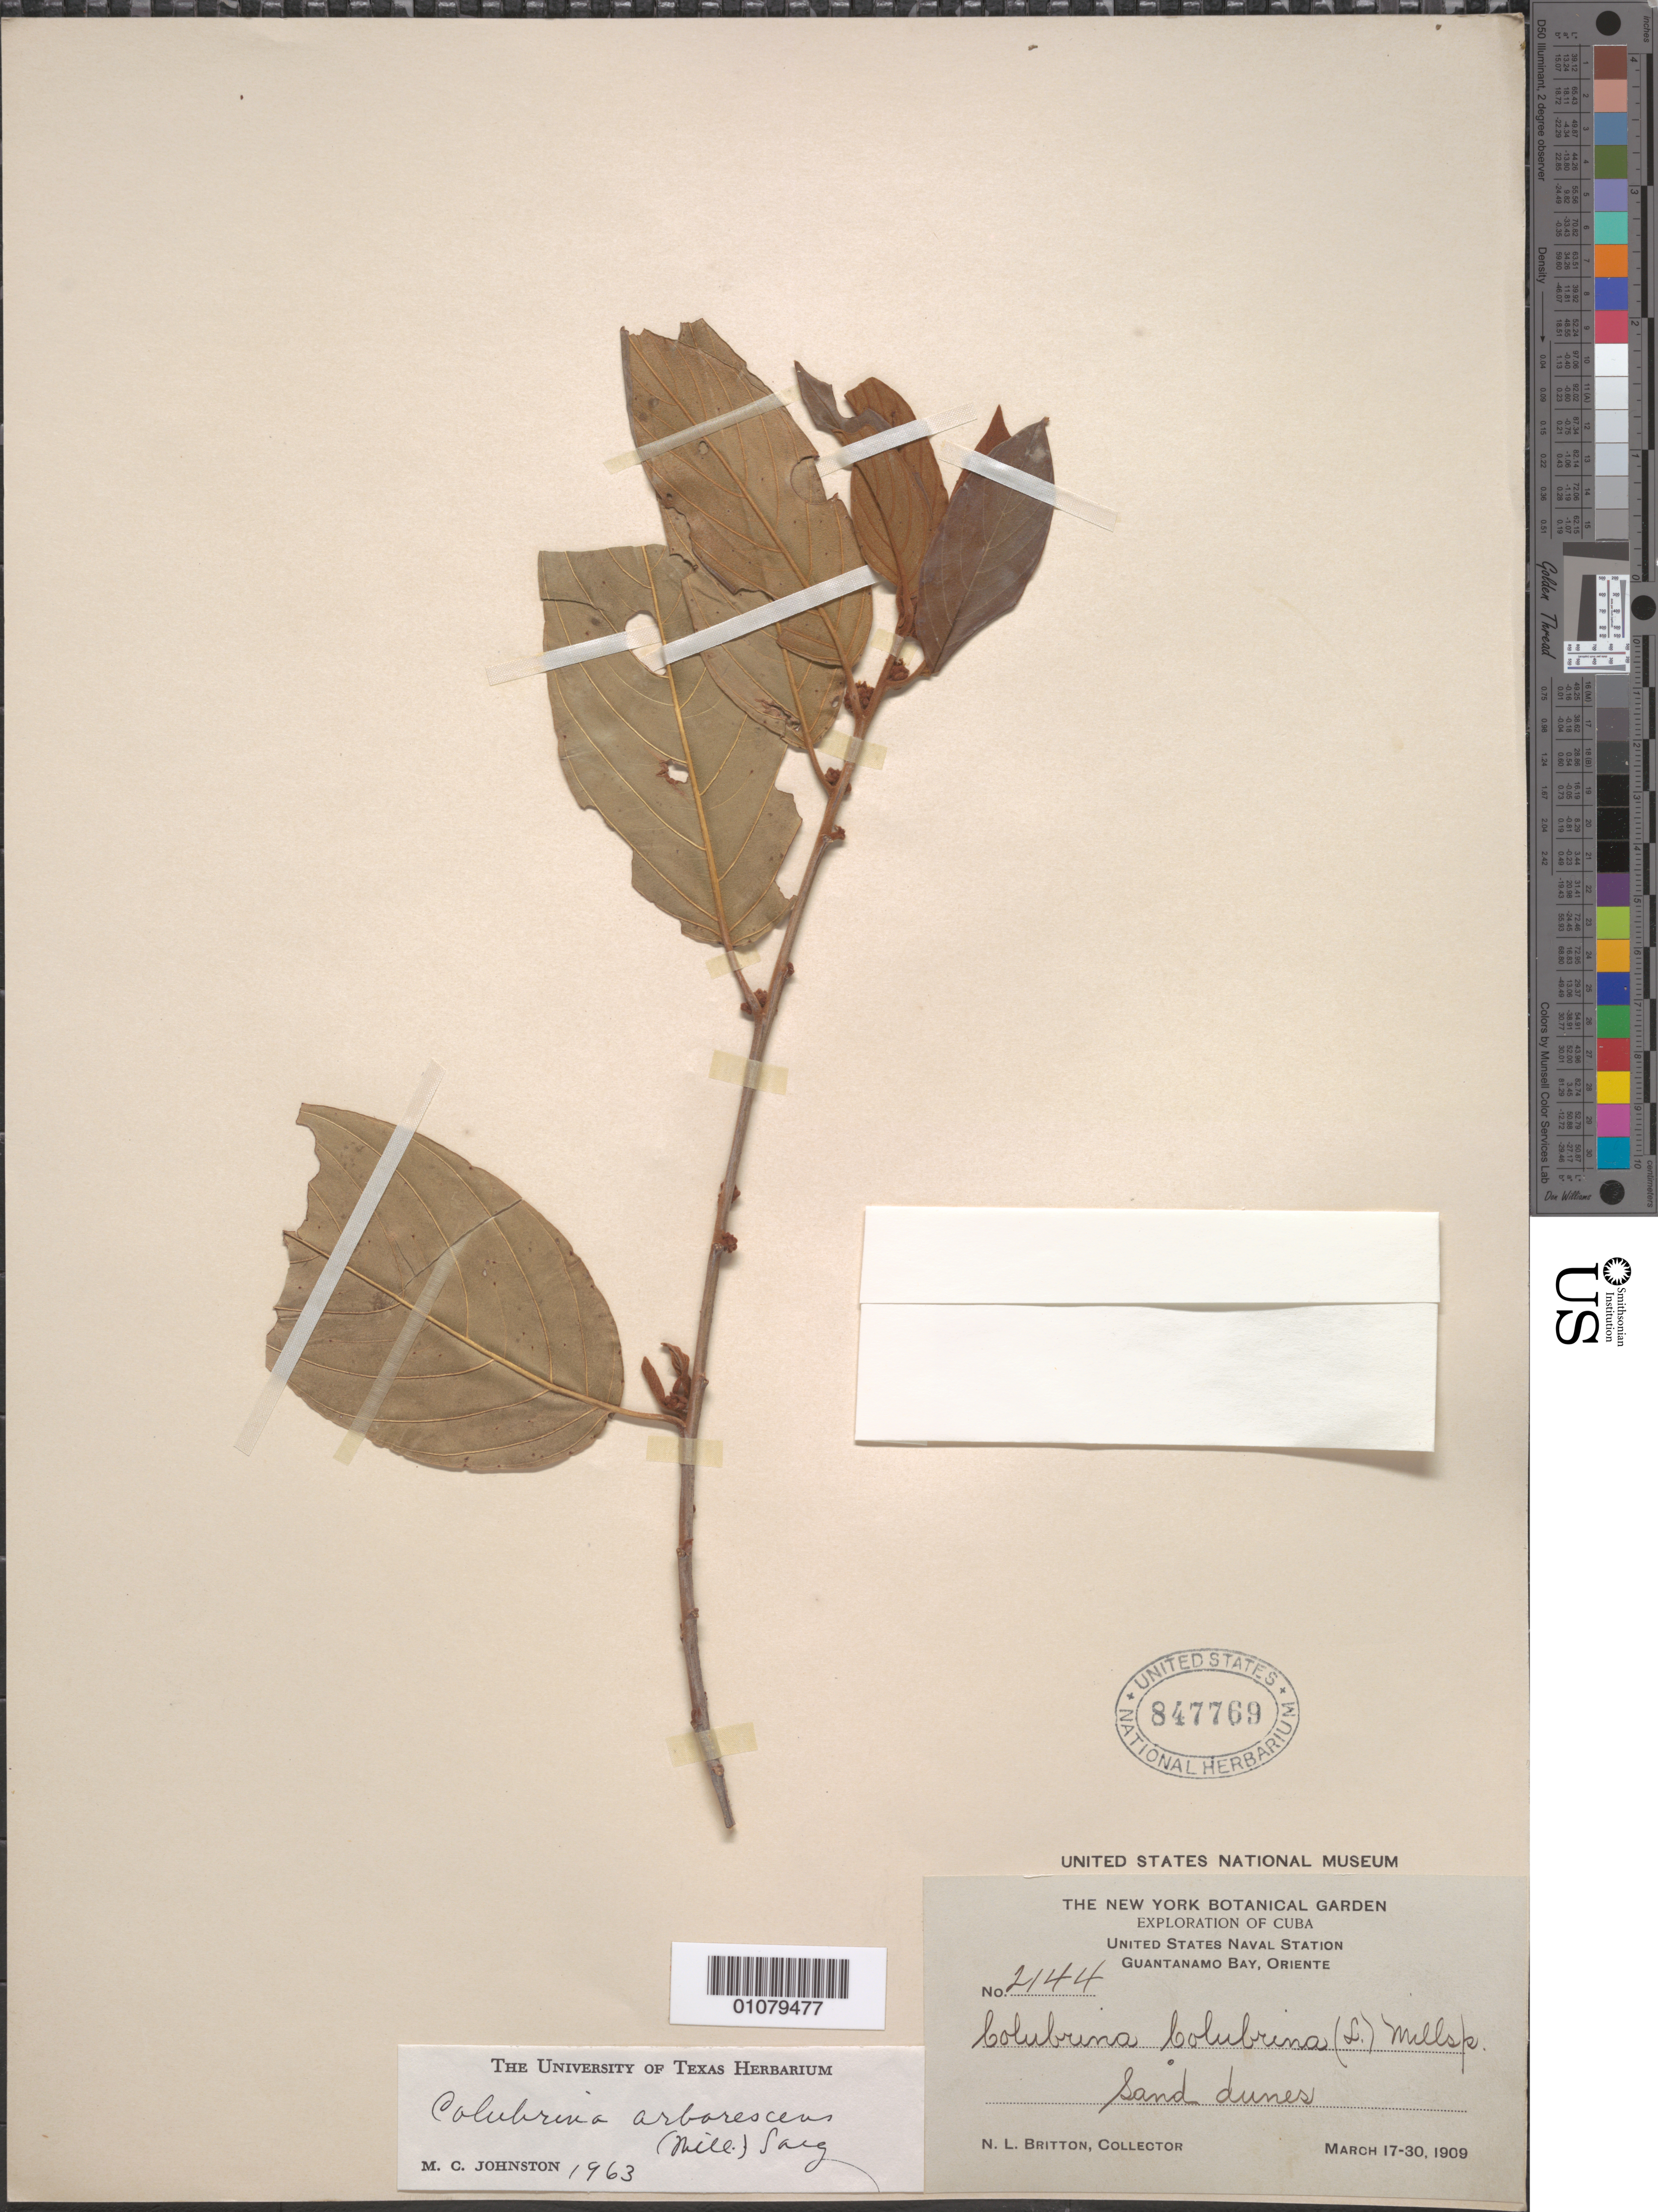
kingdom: Plantae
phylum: Tracheophyta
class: Magnoliopsida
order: Rosales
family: Rhamnaceae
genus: Colubrina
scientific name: Colubrina arborescens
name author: (Mill.) Sarg.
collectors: N. Britton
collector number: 2144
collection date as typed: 17 Mar 1909 to 30 Mar 1909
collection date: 1909-03-17/1909-03-30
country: Cuba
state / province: Guantánamo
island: Cuba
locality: United States Naval Station, Guantánamo Bay, Oriente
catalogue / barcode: US 847769